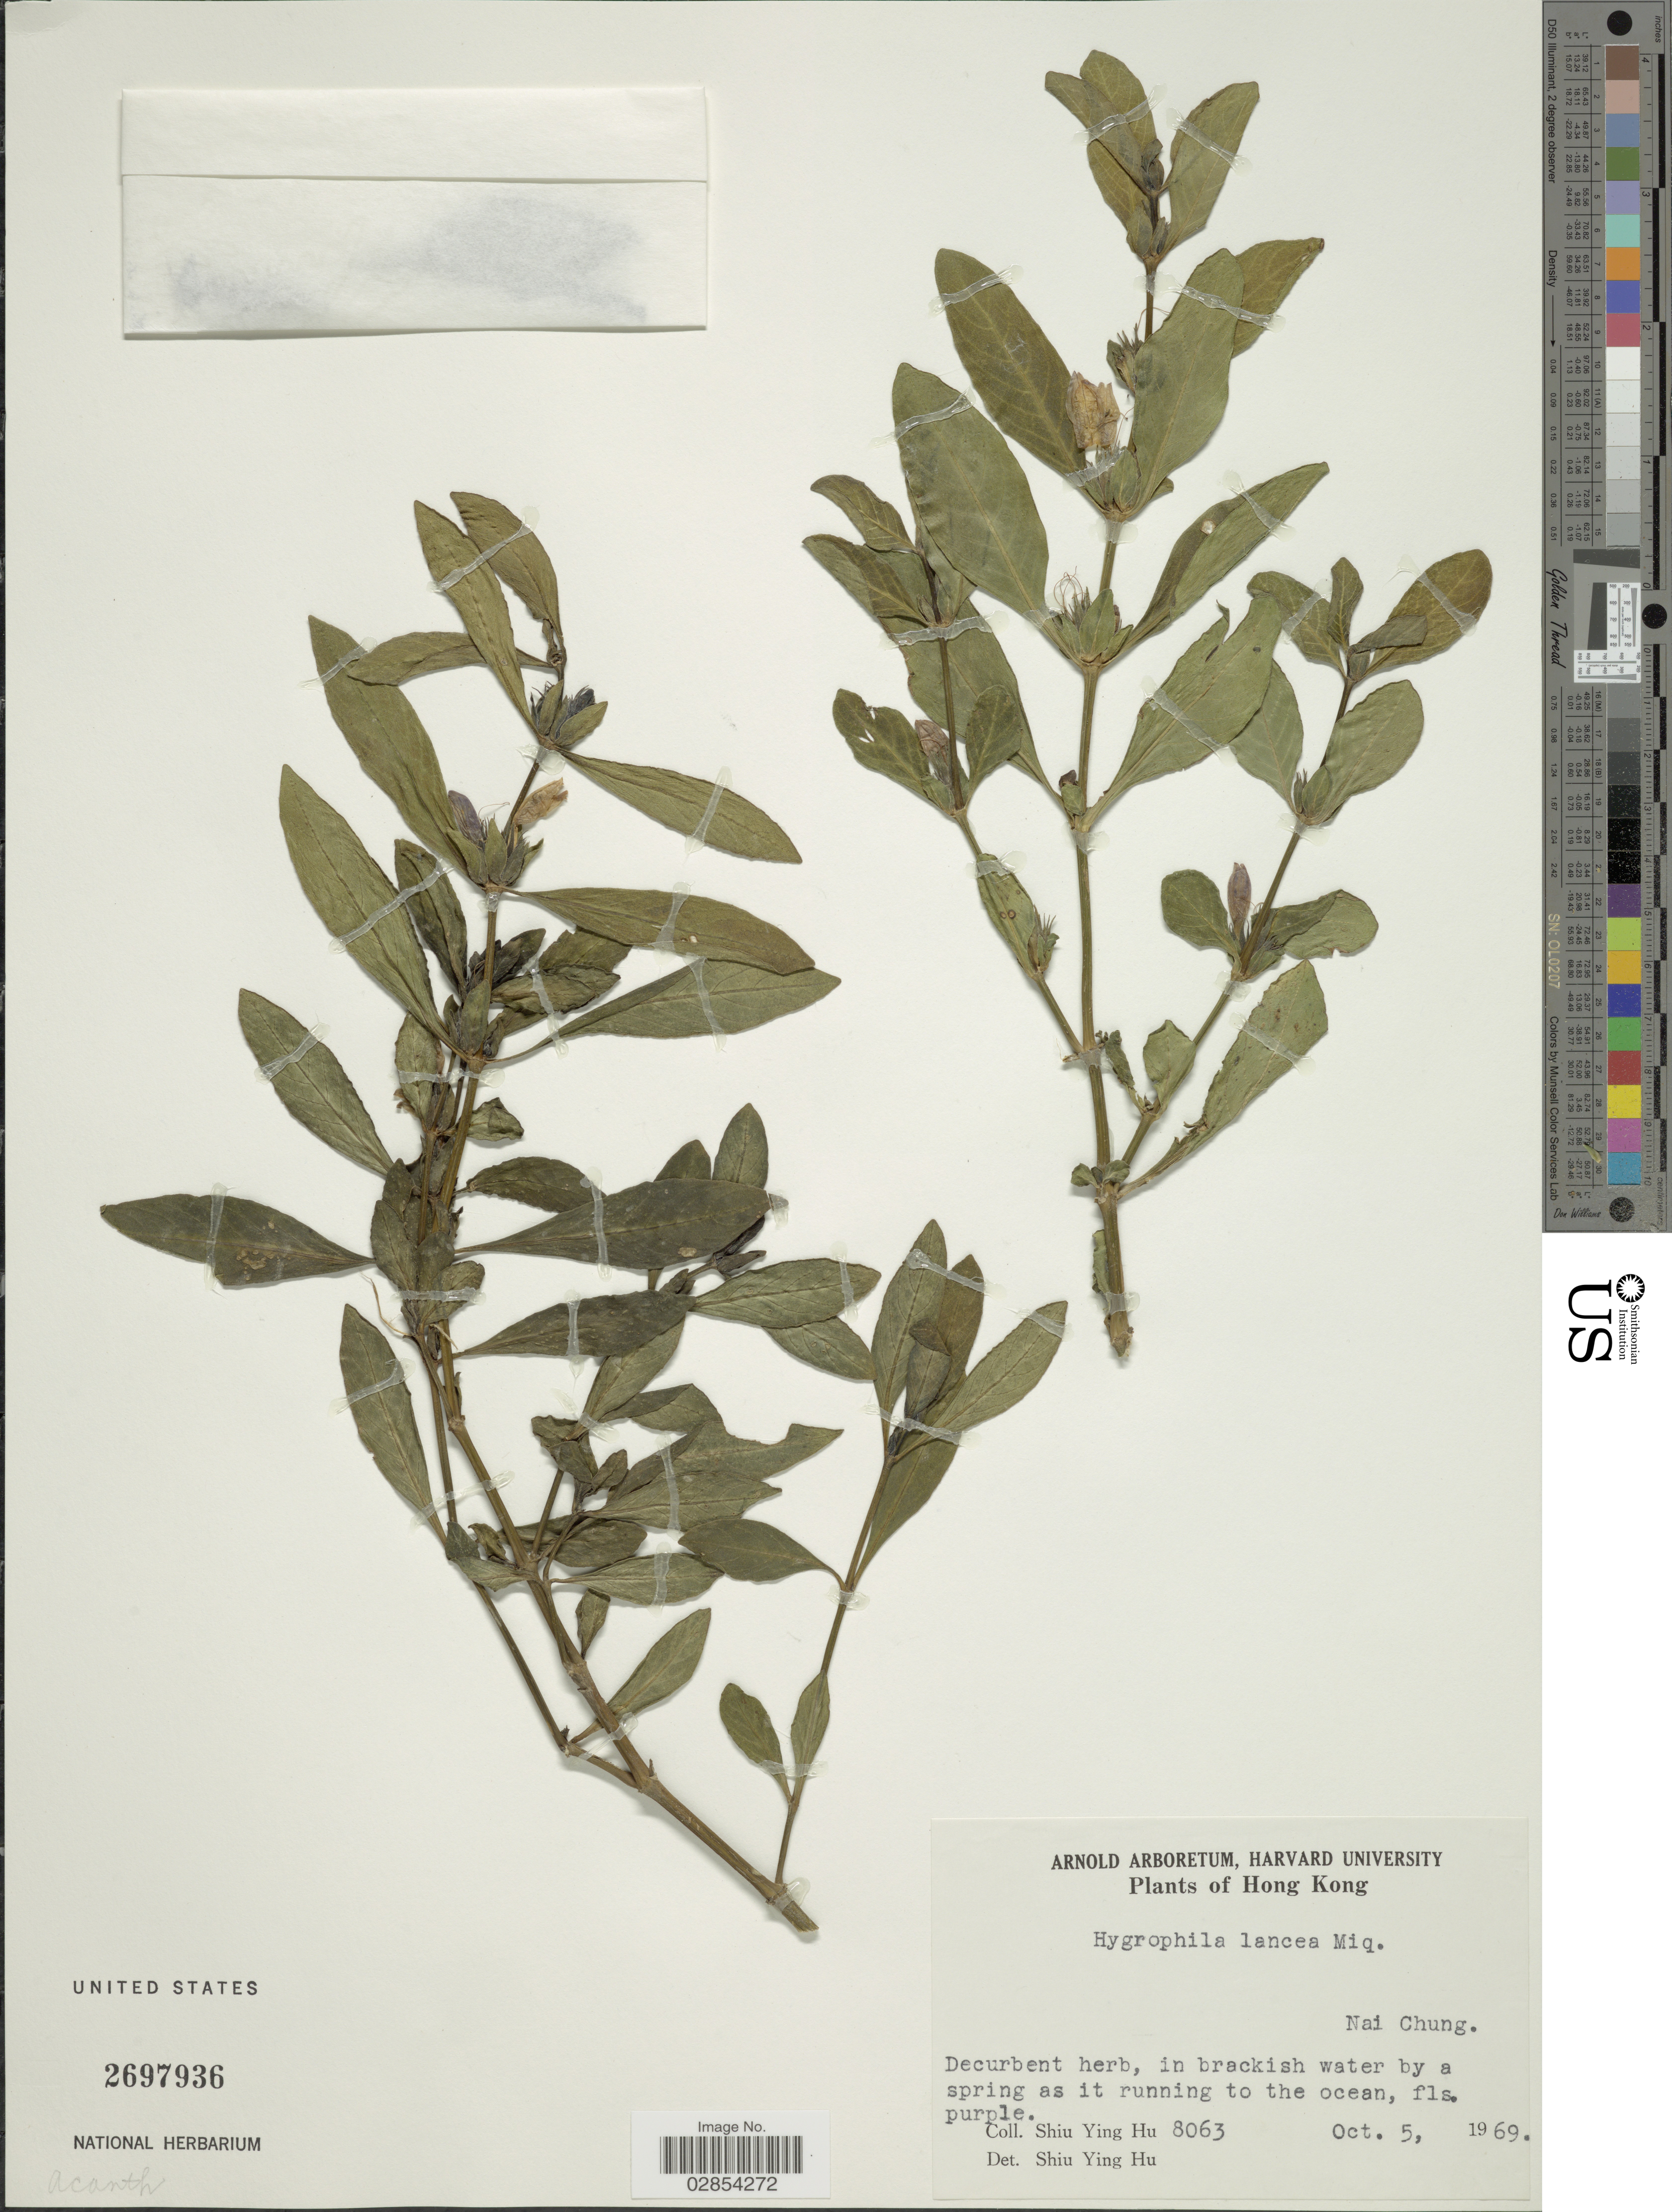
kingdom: Plantae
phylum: Tracheophyta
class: Magnoliopsida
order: Lamiales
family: Acanthaceae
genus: Hygrophila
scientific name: Hygrophila lancea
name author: Miq.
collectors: S. Y. Hu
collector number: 8063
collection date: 1969-10-05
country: China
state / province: Hong Kong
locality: Nai Chung.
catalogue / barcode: US 2697936